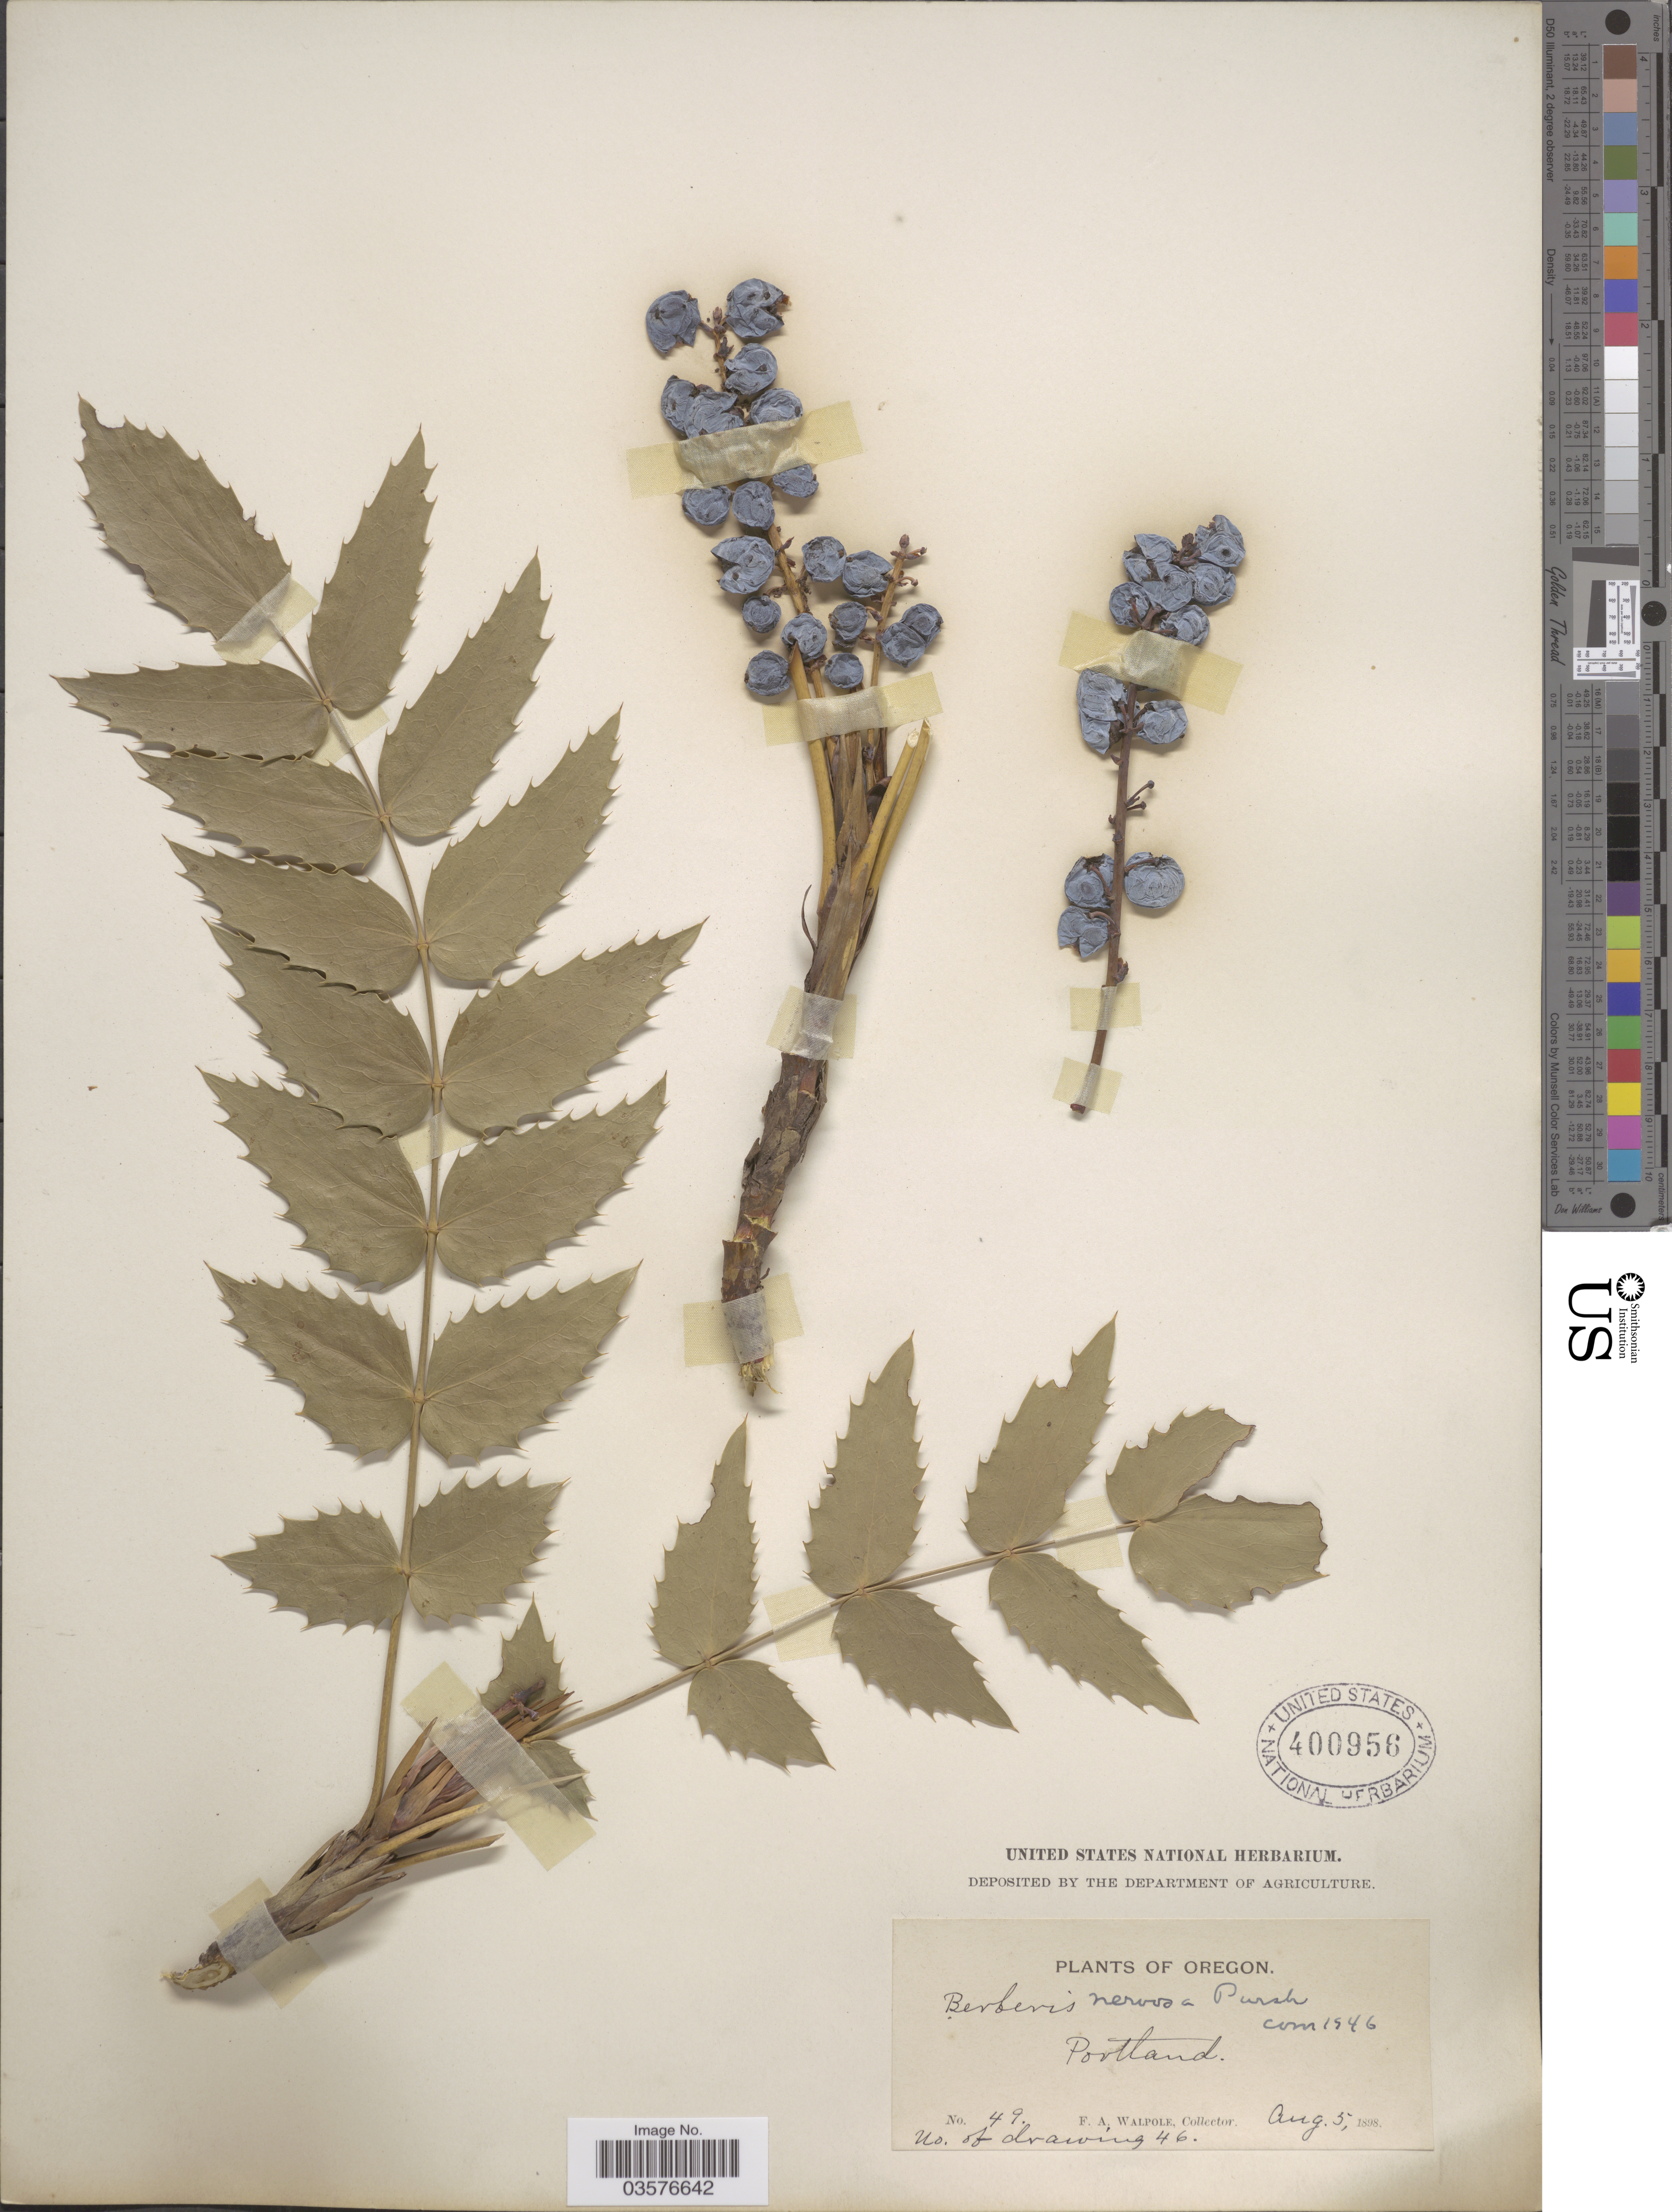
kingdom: Plantae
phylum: Tracheophyta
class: Magnoliopsida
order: Ranunculales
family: Berberidaceae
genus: Mahonia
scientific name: Mahonia nervosa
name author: (Pursh) Nutt.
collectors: F. Walpole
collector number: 49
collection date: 1898-08-05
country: United States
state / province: Oregon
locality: Portland.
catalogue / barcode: US 400956